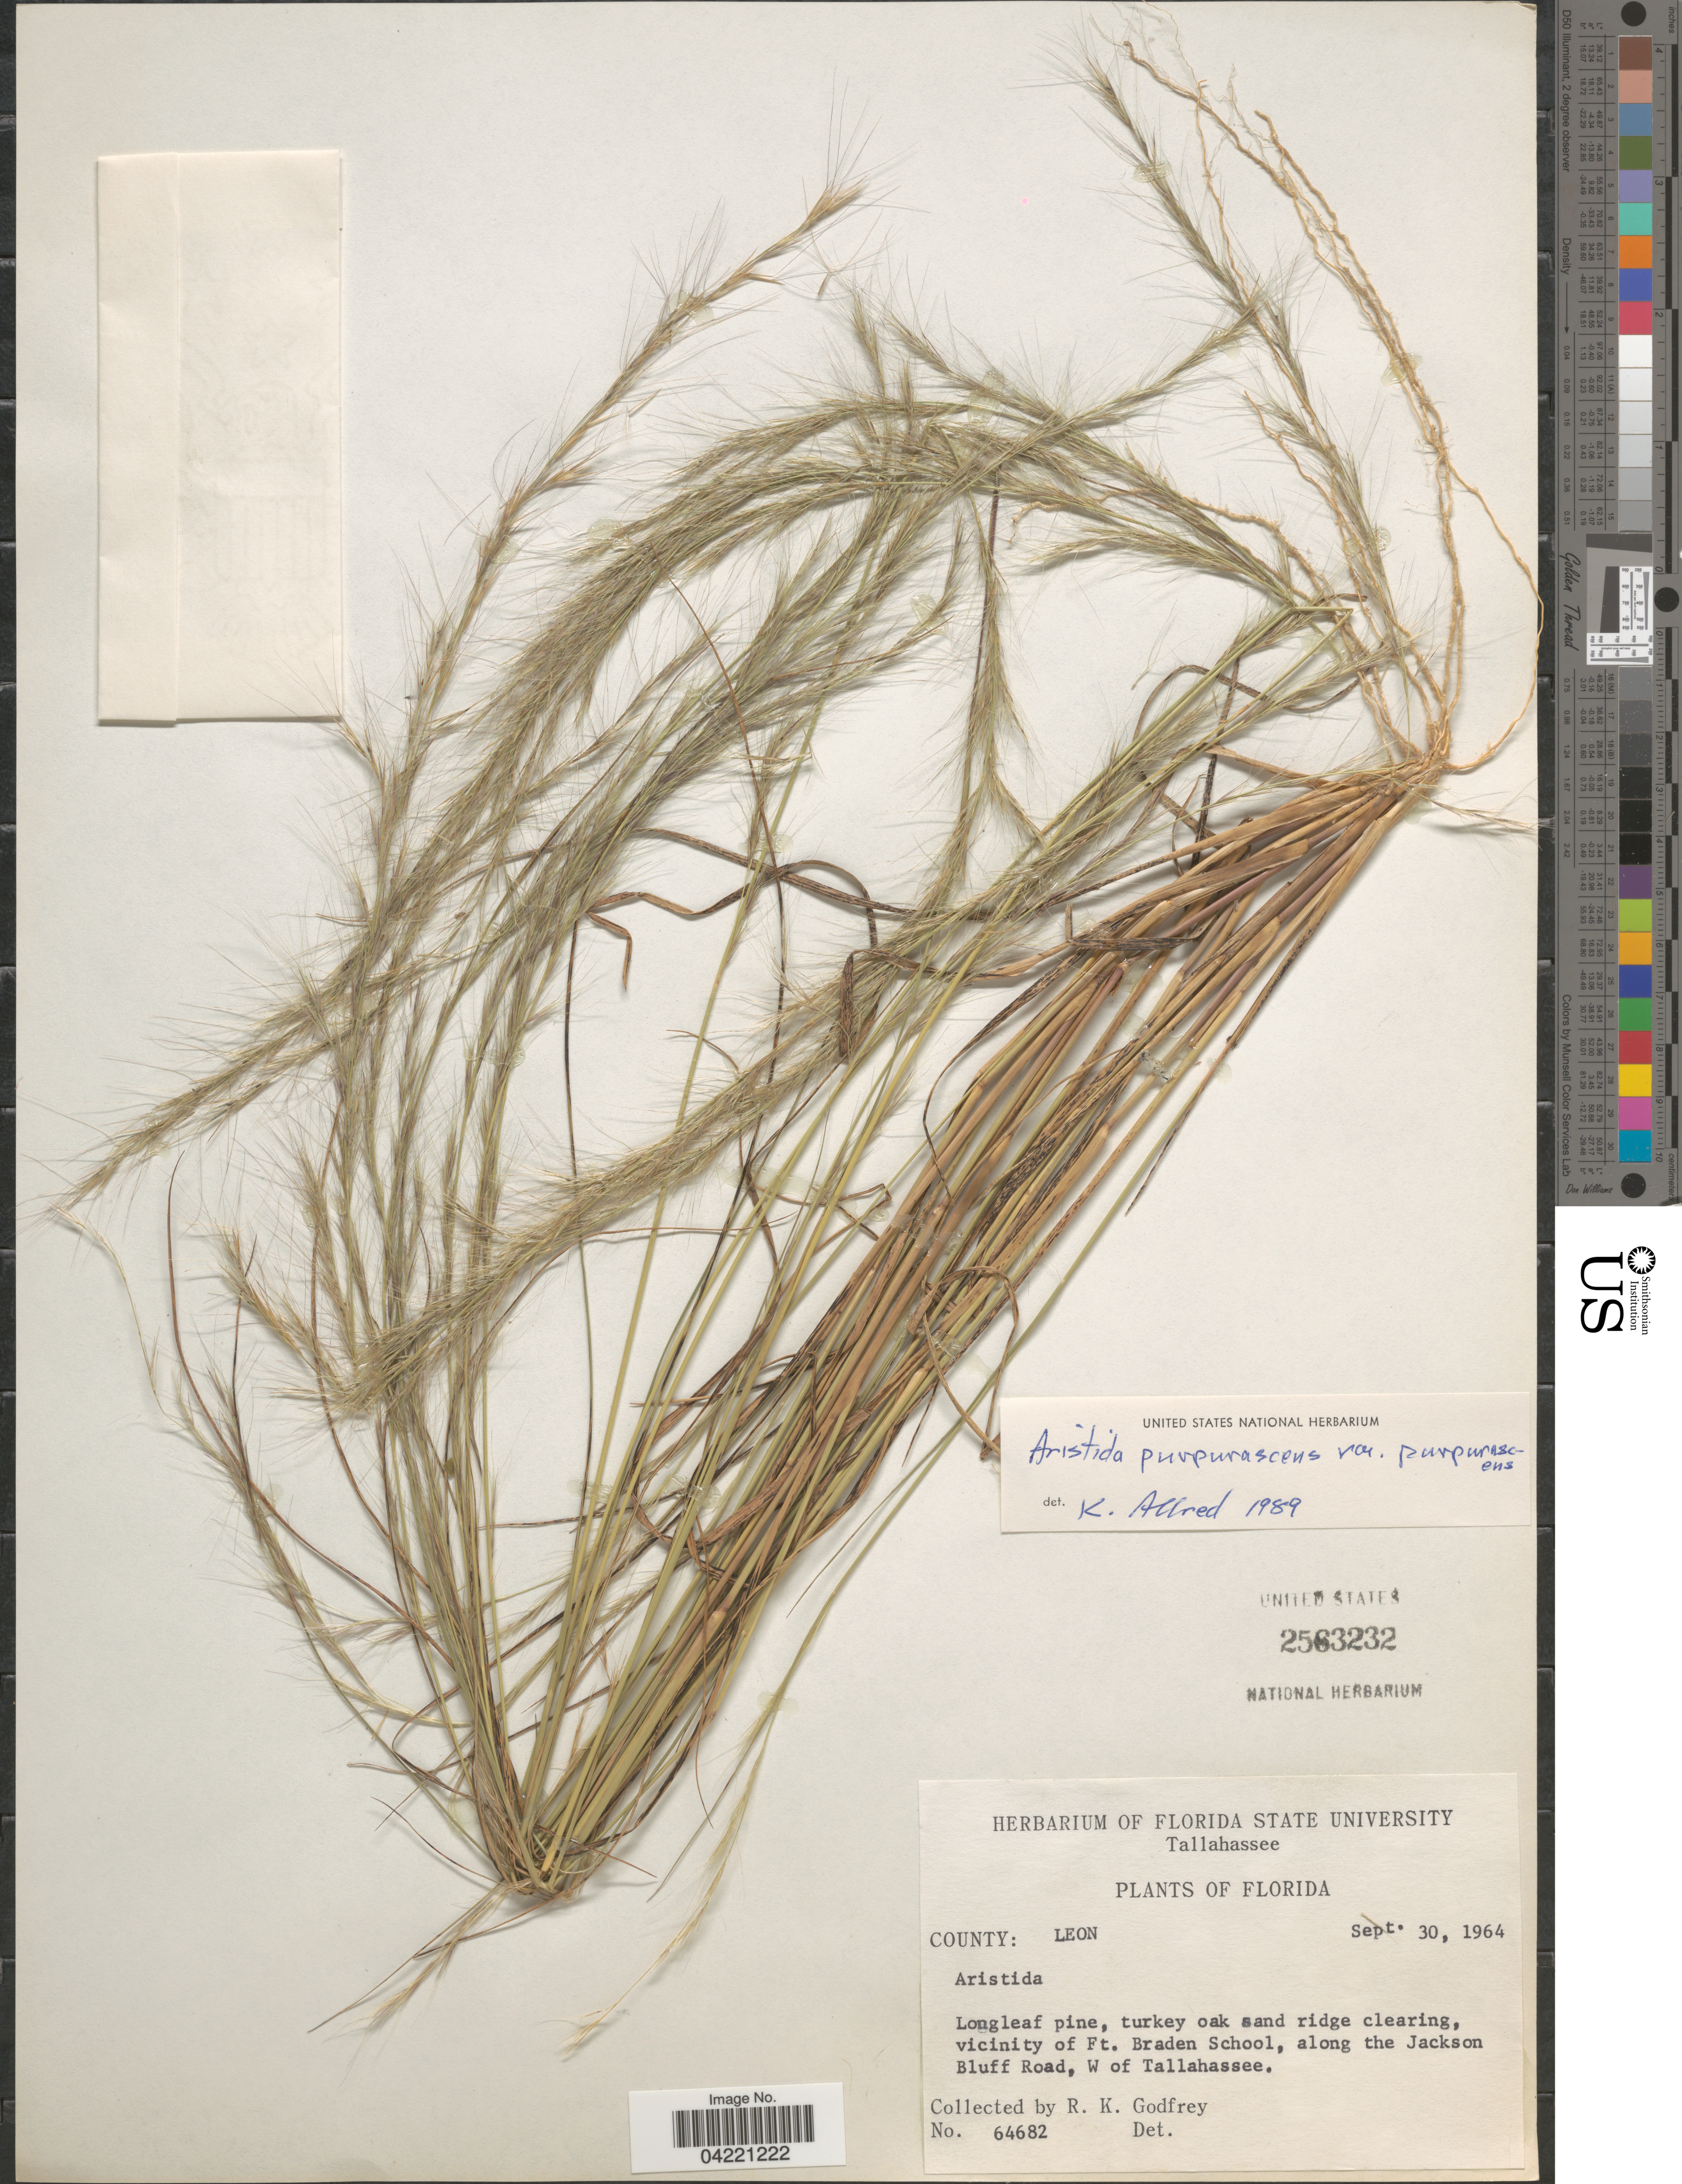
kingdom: Plantae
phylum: Tracheophyta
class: Liliopsida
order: Poales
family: Poaceae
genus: Aristida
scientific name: Aristida purpurascens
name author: Poir.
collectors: R. K. Godfrey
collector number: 64682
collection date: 1964-09-30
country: United States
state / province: Florida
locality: County: Leon. Longleaf pine, turkey oak sand ridge clearing, vicinity of Ft. Braden School, along the Jackson Bluff Road, W of Tallahassee.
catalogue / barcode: US 2563232